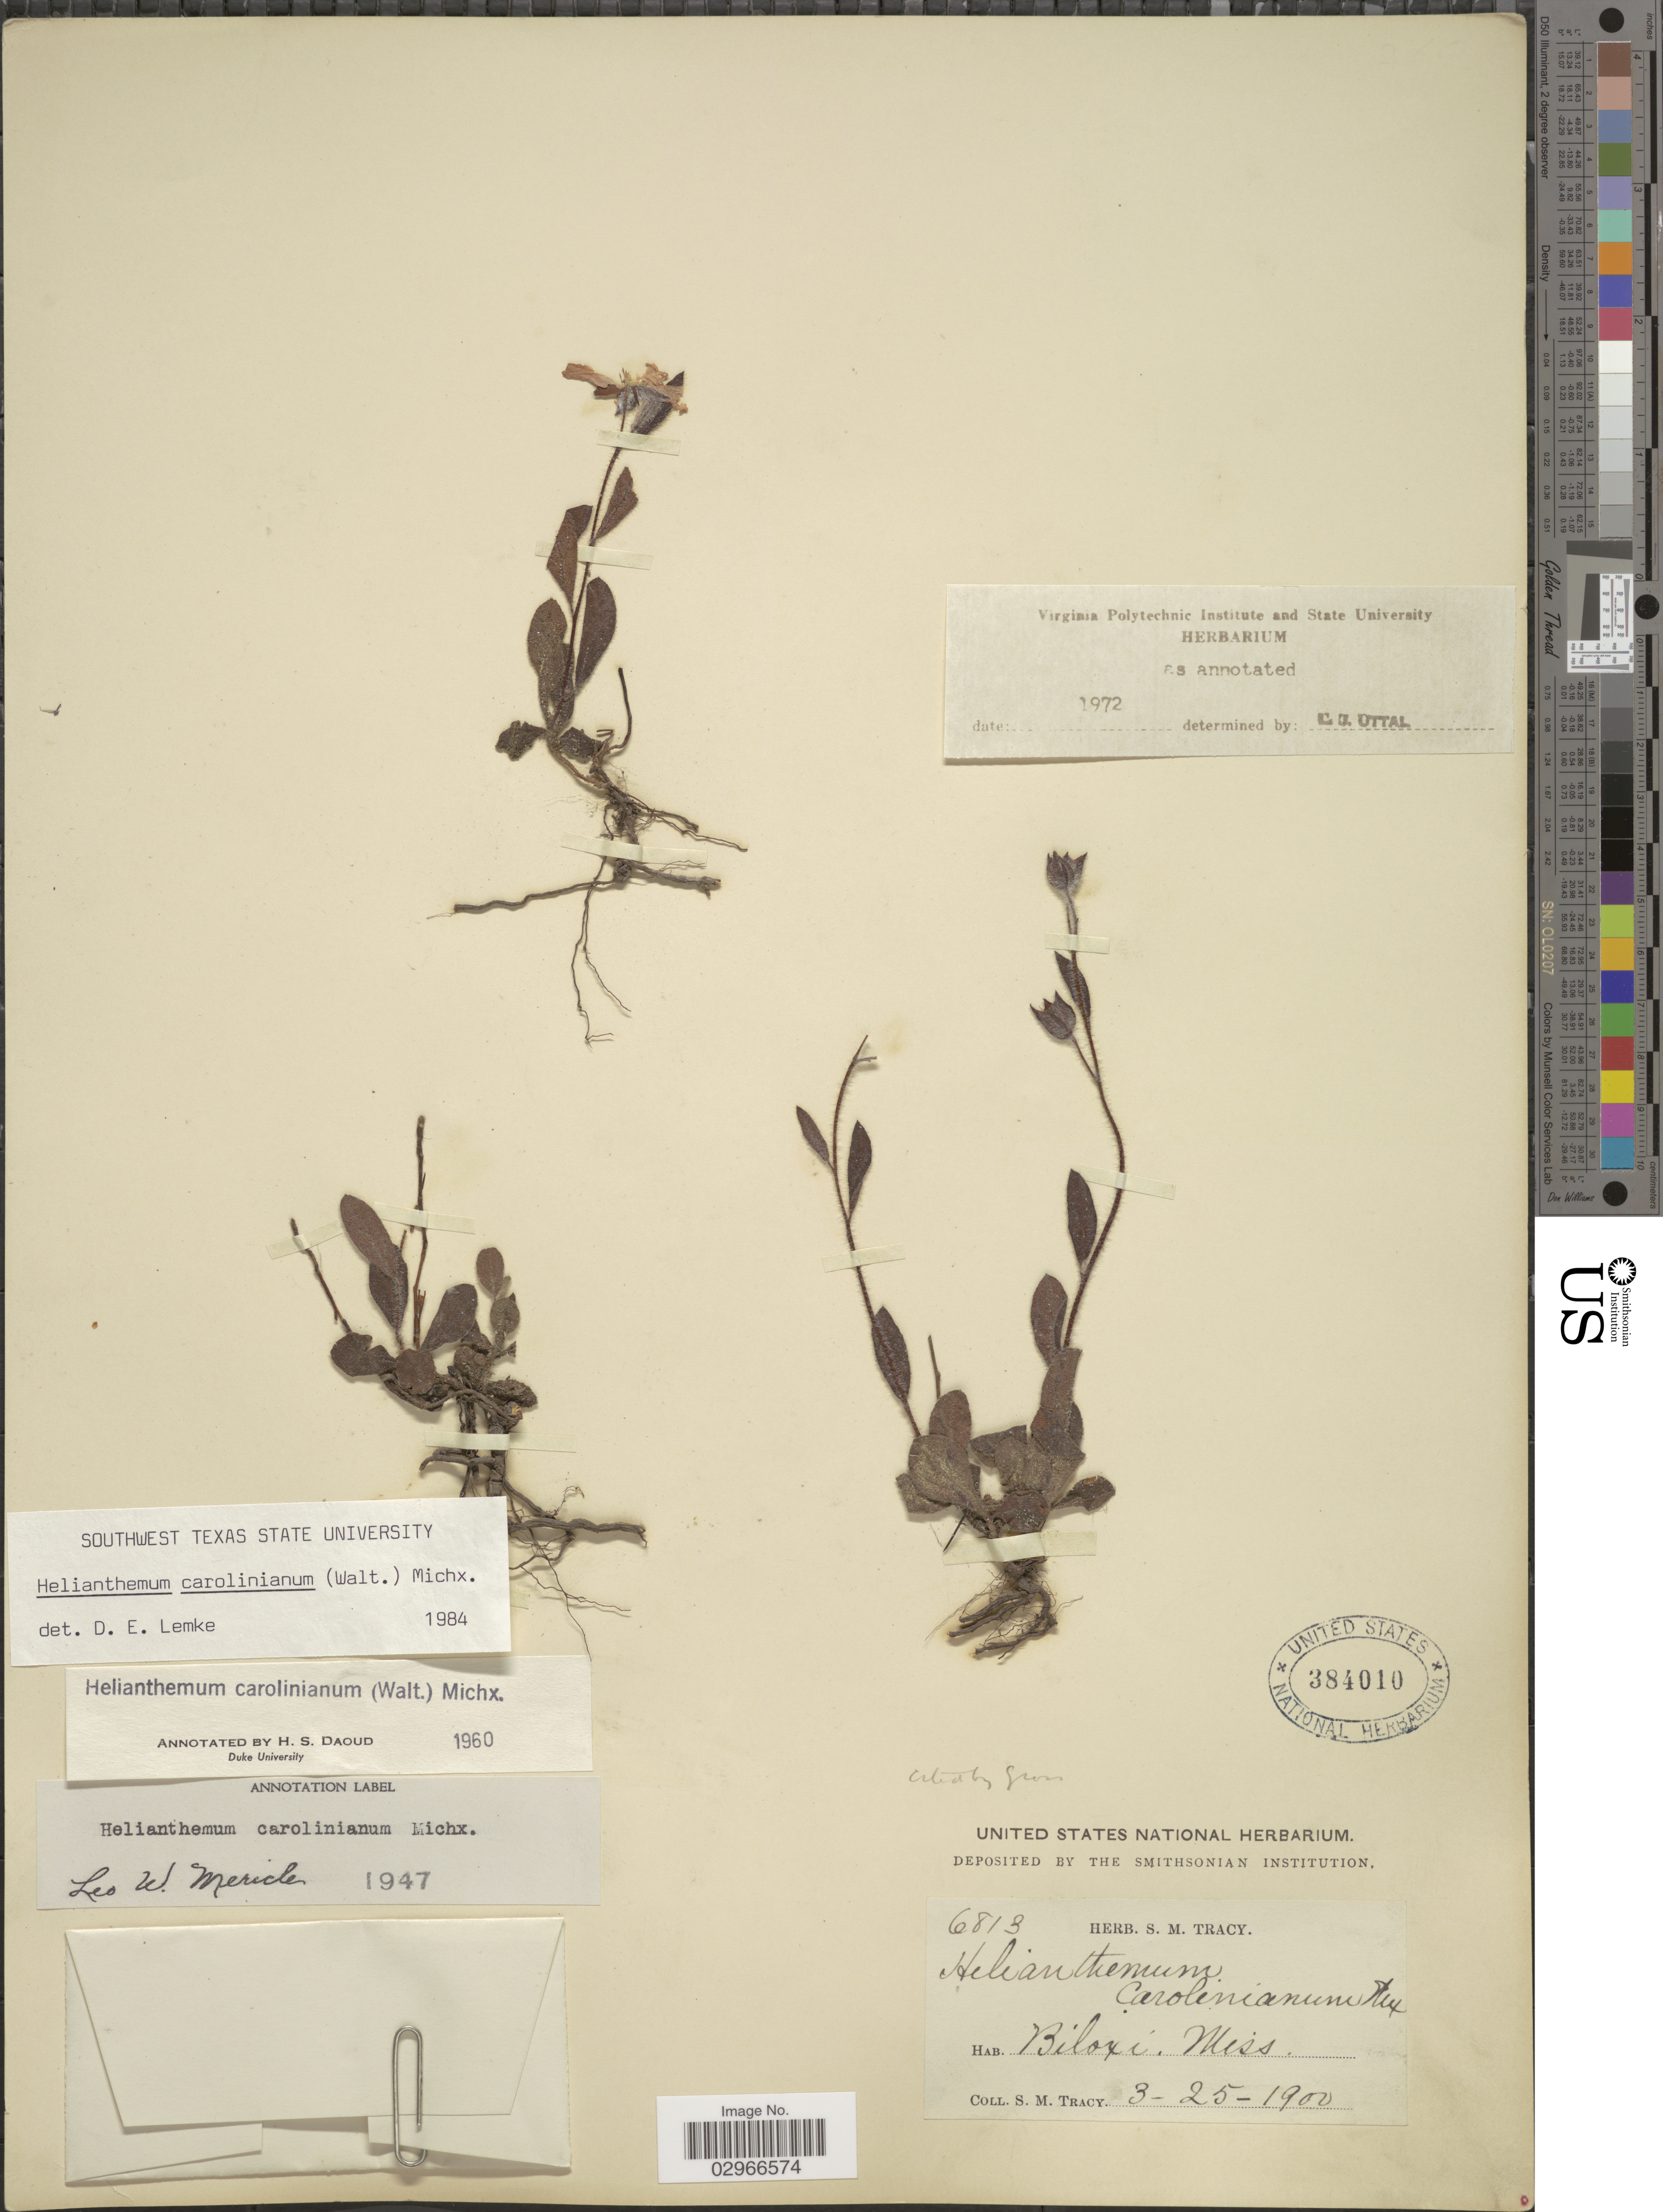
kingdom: Plantae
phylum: Tracheophyta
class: Magnoliopsida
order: Malvales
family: Cistaceae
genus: Helianthemum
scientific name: Helianthemum carolinianum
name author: (Walter) Michx.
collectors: S. M. Tracy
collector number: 6813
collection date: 1900-03-25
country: United States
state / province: Mississippi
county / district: Harrison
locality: Biloxi, Miss.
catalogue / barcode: US 384010